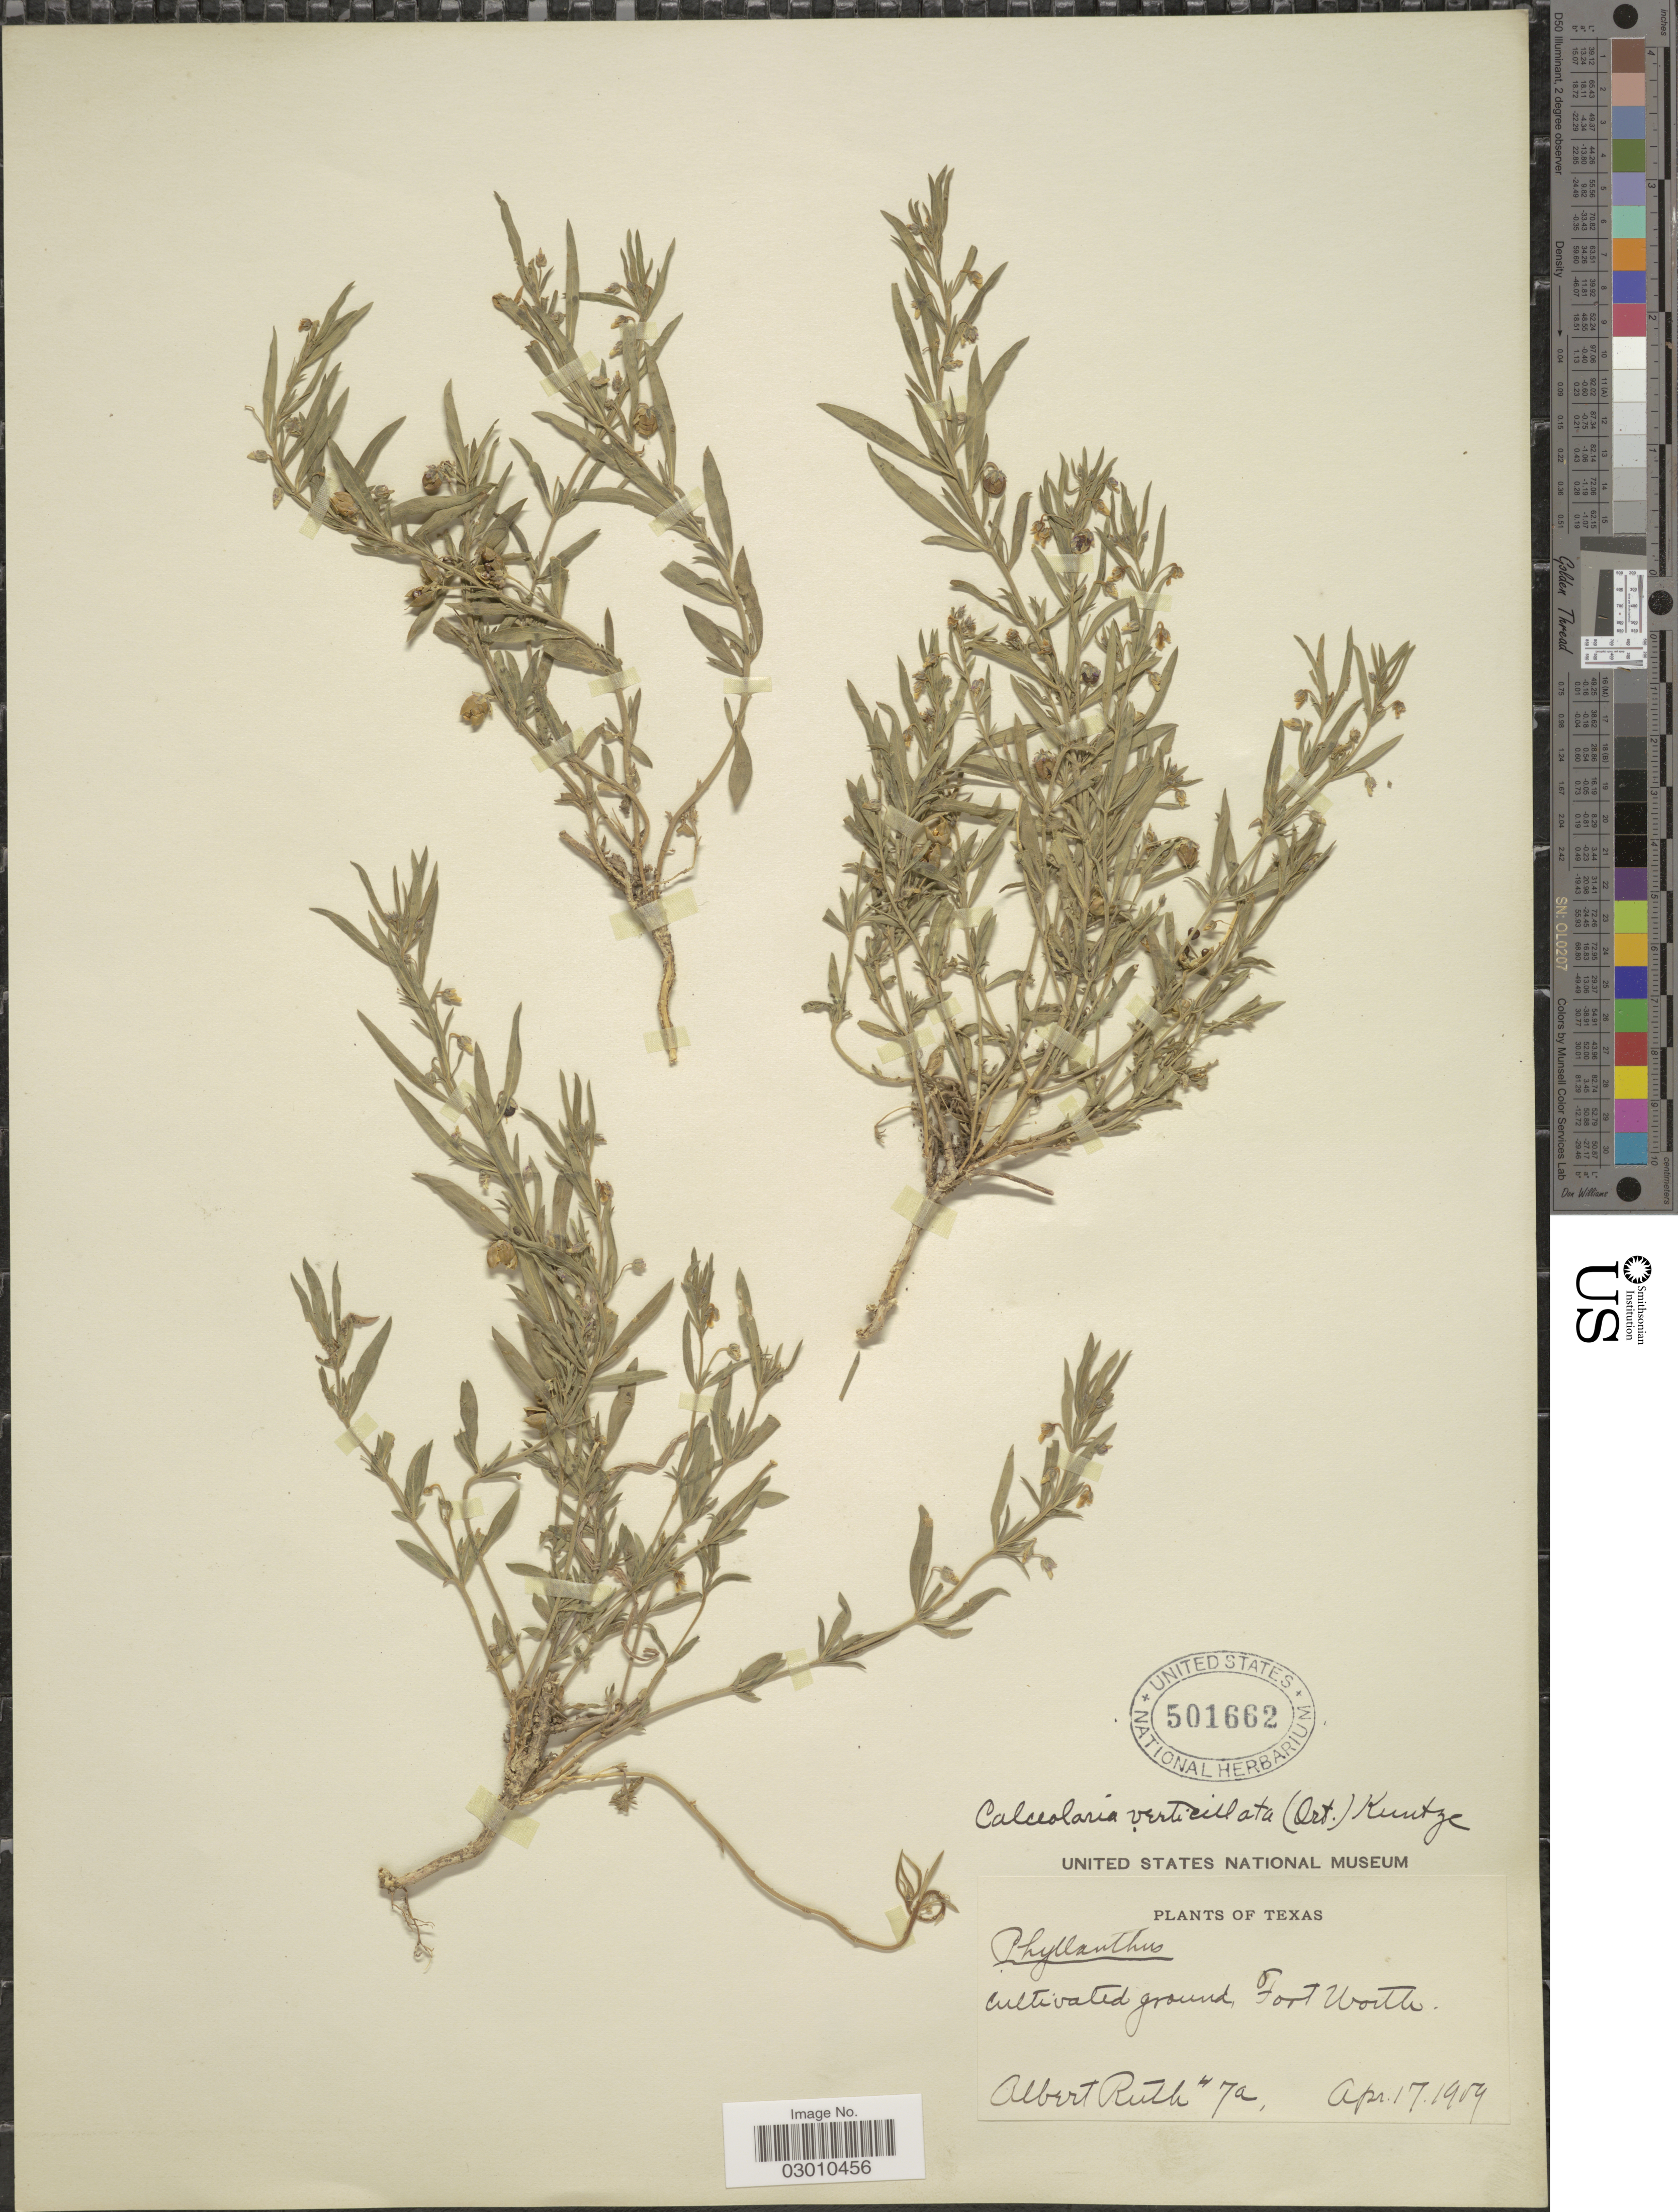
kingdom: Plantae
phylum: Tracheophyta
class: Magnoliopsida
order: Malpighiales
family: Violaceae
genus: Pombalia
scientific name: Pombalia verticillata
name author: (Ortega) Paula-Souza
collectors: A. Ruth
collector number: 7a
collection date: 1959-04-17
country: United States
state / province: Texas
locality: Cultivated ground, Fort Worth.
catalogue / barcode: US 501662